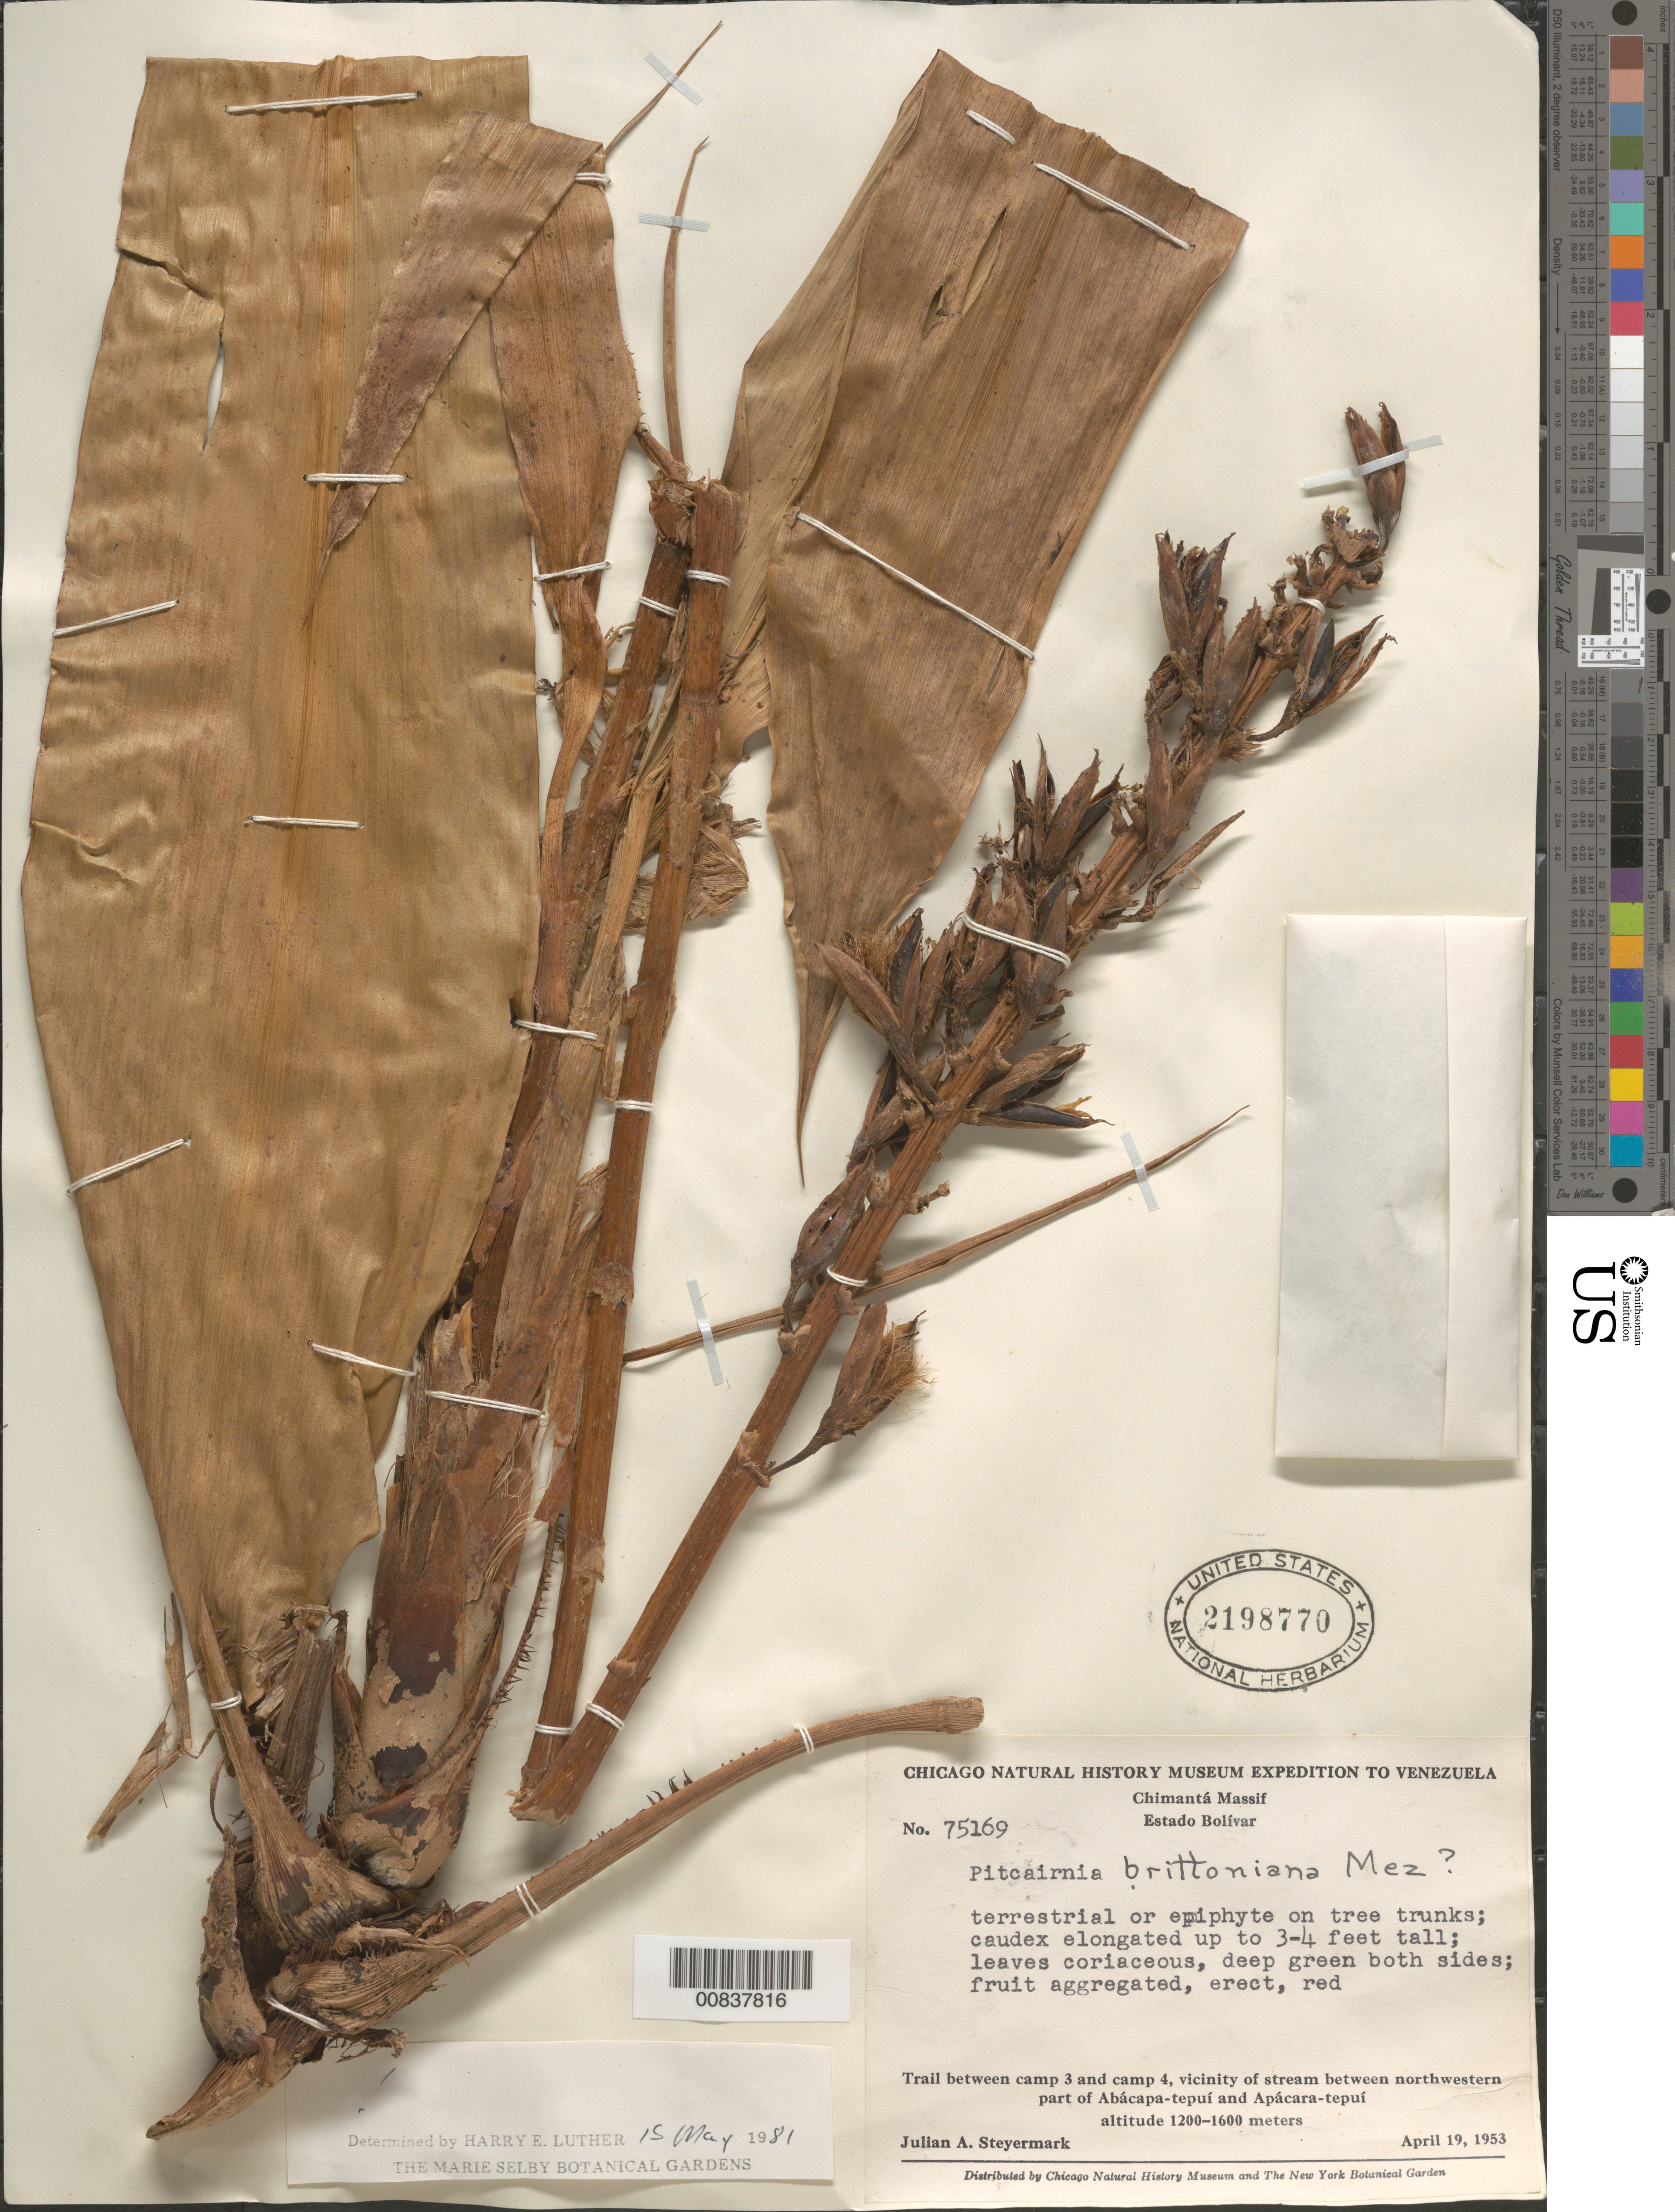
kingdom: Plantae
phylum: Tracheophyta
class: Liliopsida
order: Poales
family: Bromeliaceae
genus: Pitcairnia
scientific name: Pitcairnia brittoniana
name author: Mez in A. DC.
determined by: Luther, Harry E.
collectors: J. Steyermark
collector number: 75169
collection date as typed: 19-Apr-53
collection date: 1953-04-19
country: Venezuela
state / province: Bolívar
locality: Chimantá Massif, between camp 3 and camp 4, vicinity of stream between NW part of Abácapa-tepuí and Apácara-tepuí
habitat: Trail, vicinity of stream, on tree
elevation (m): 1200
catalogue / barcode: US 2198770